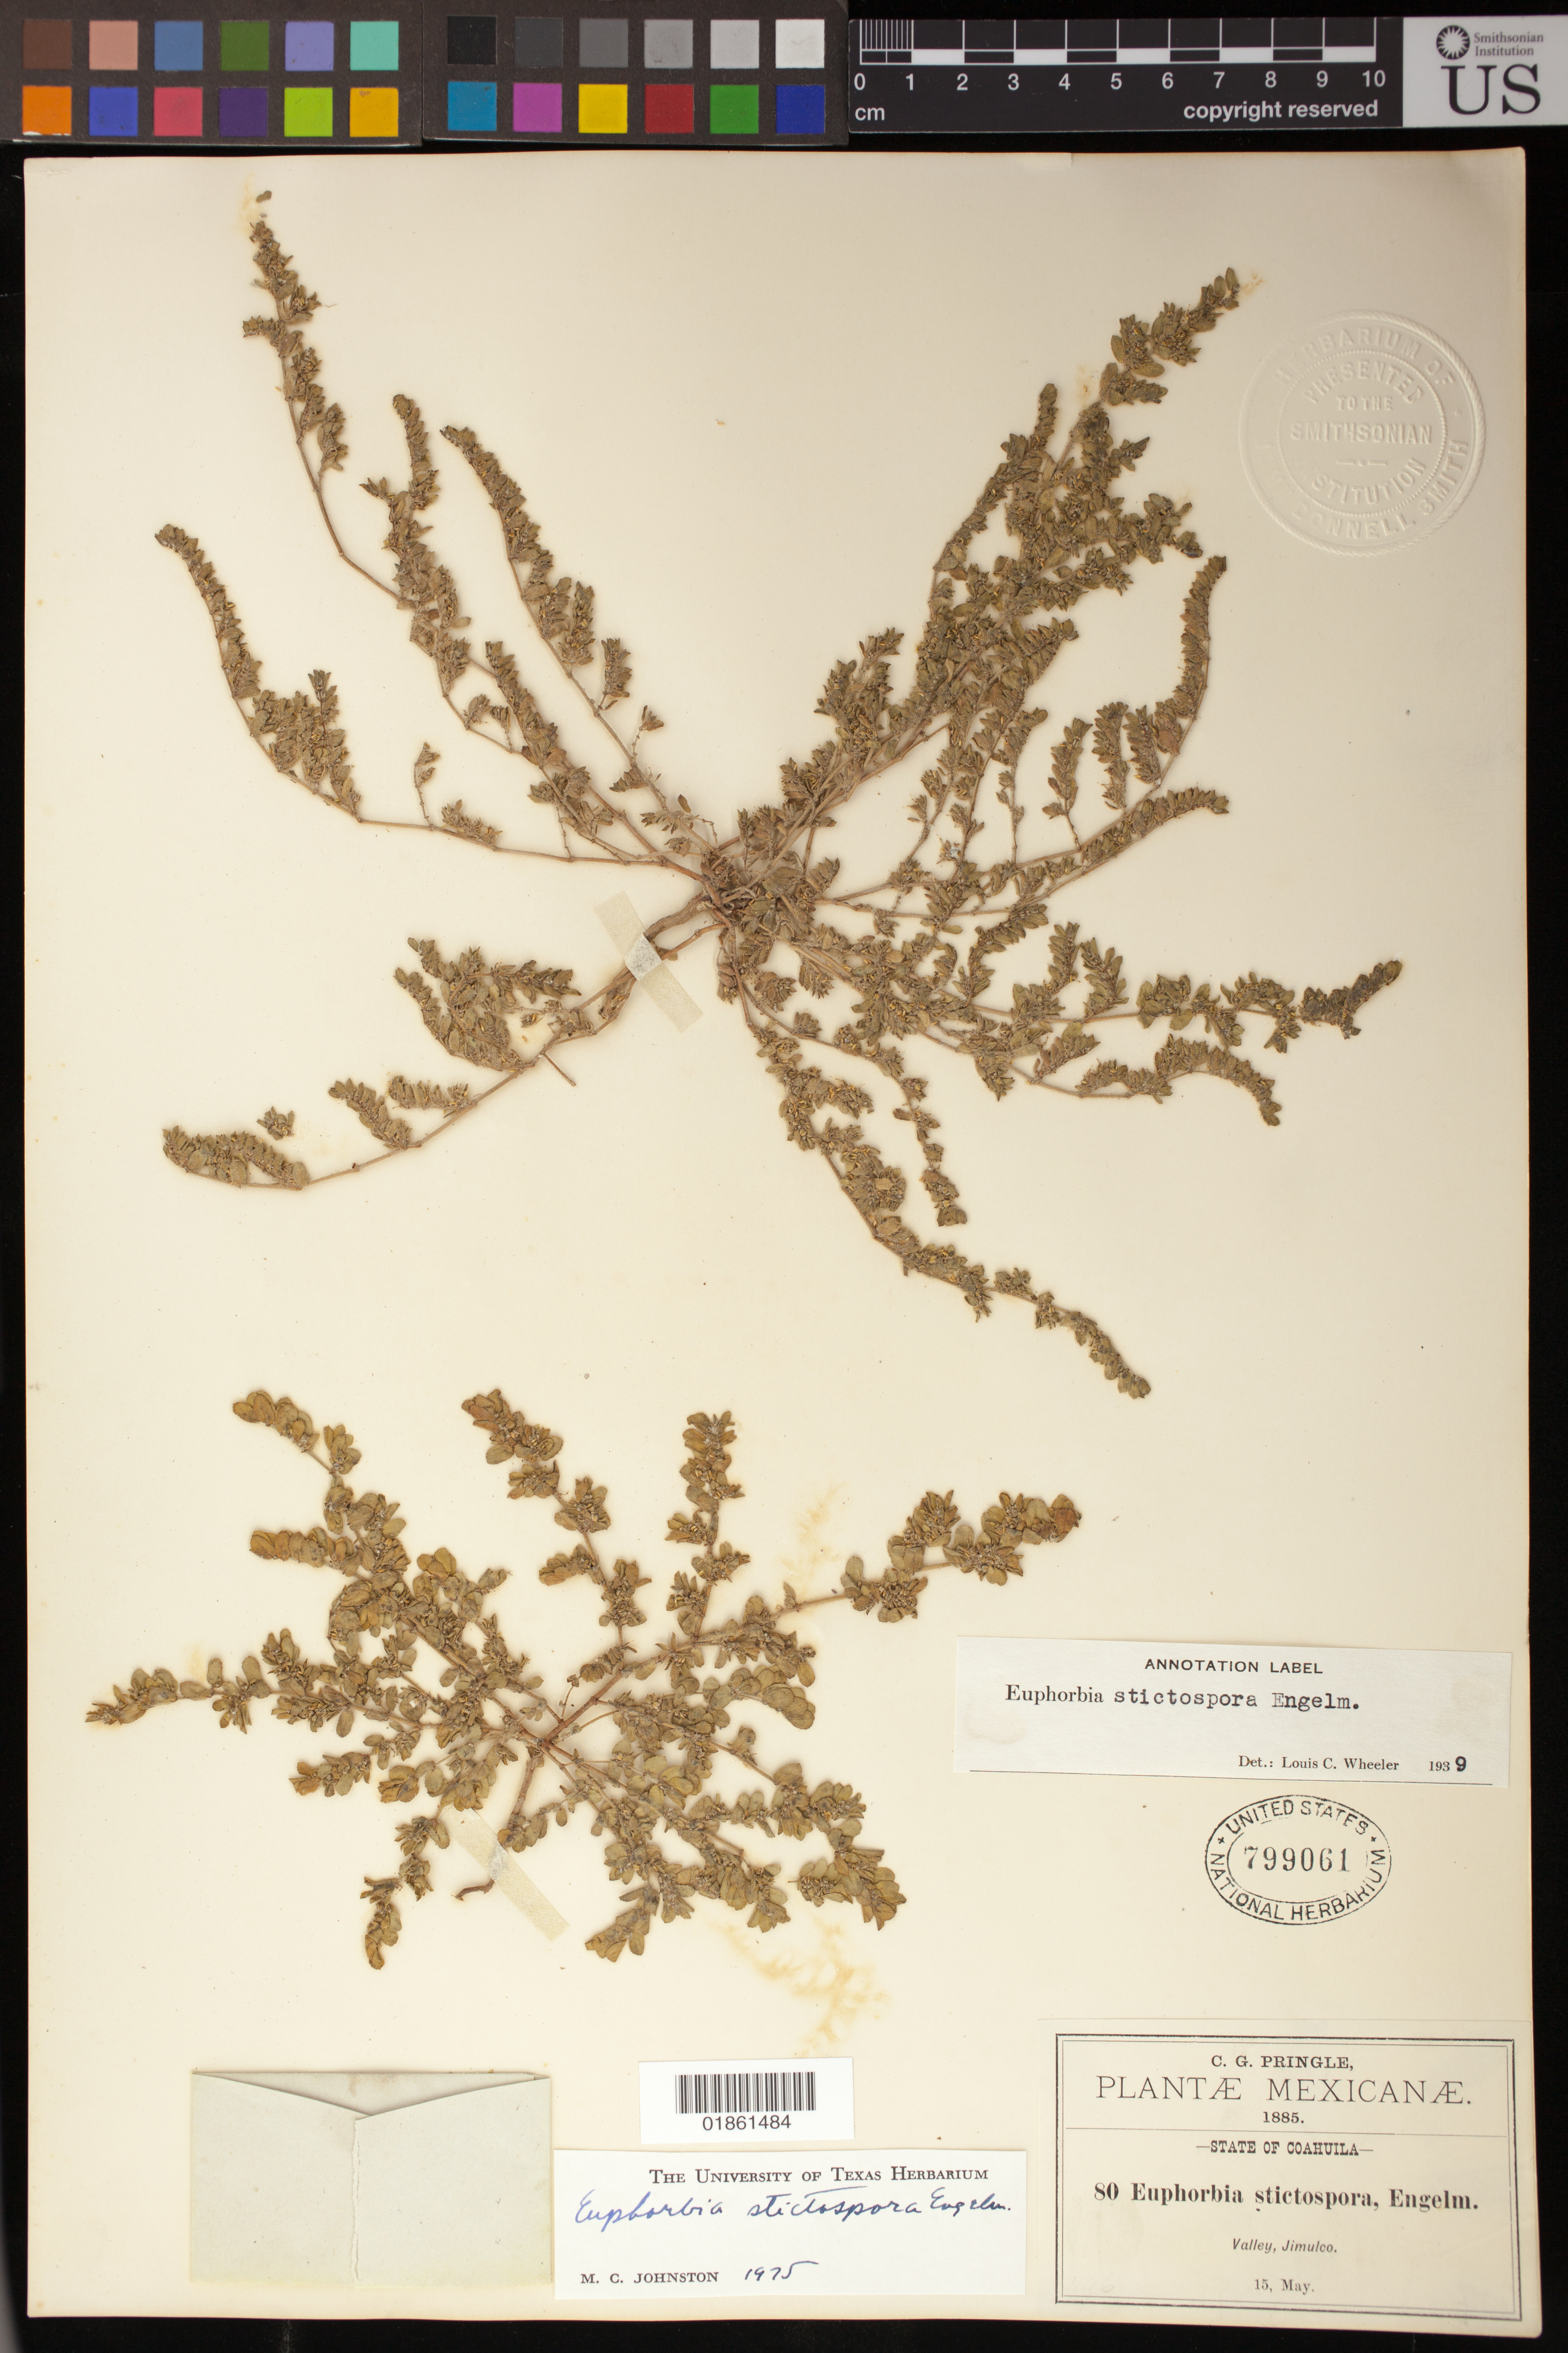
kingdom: Plantae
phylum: Tracheophyta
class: Magnoliopsida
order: Malpighiales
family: Euphorbiaceae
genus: Euphorbia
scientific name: Euphorbia stictospora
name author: Engelm.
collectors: C. G. Pringle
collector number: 80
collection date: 1885-05-15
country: Mexico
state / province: Coahuila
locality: Valley, Jimulco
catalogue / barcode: US 799061